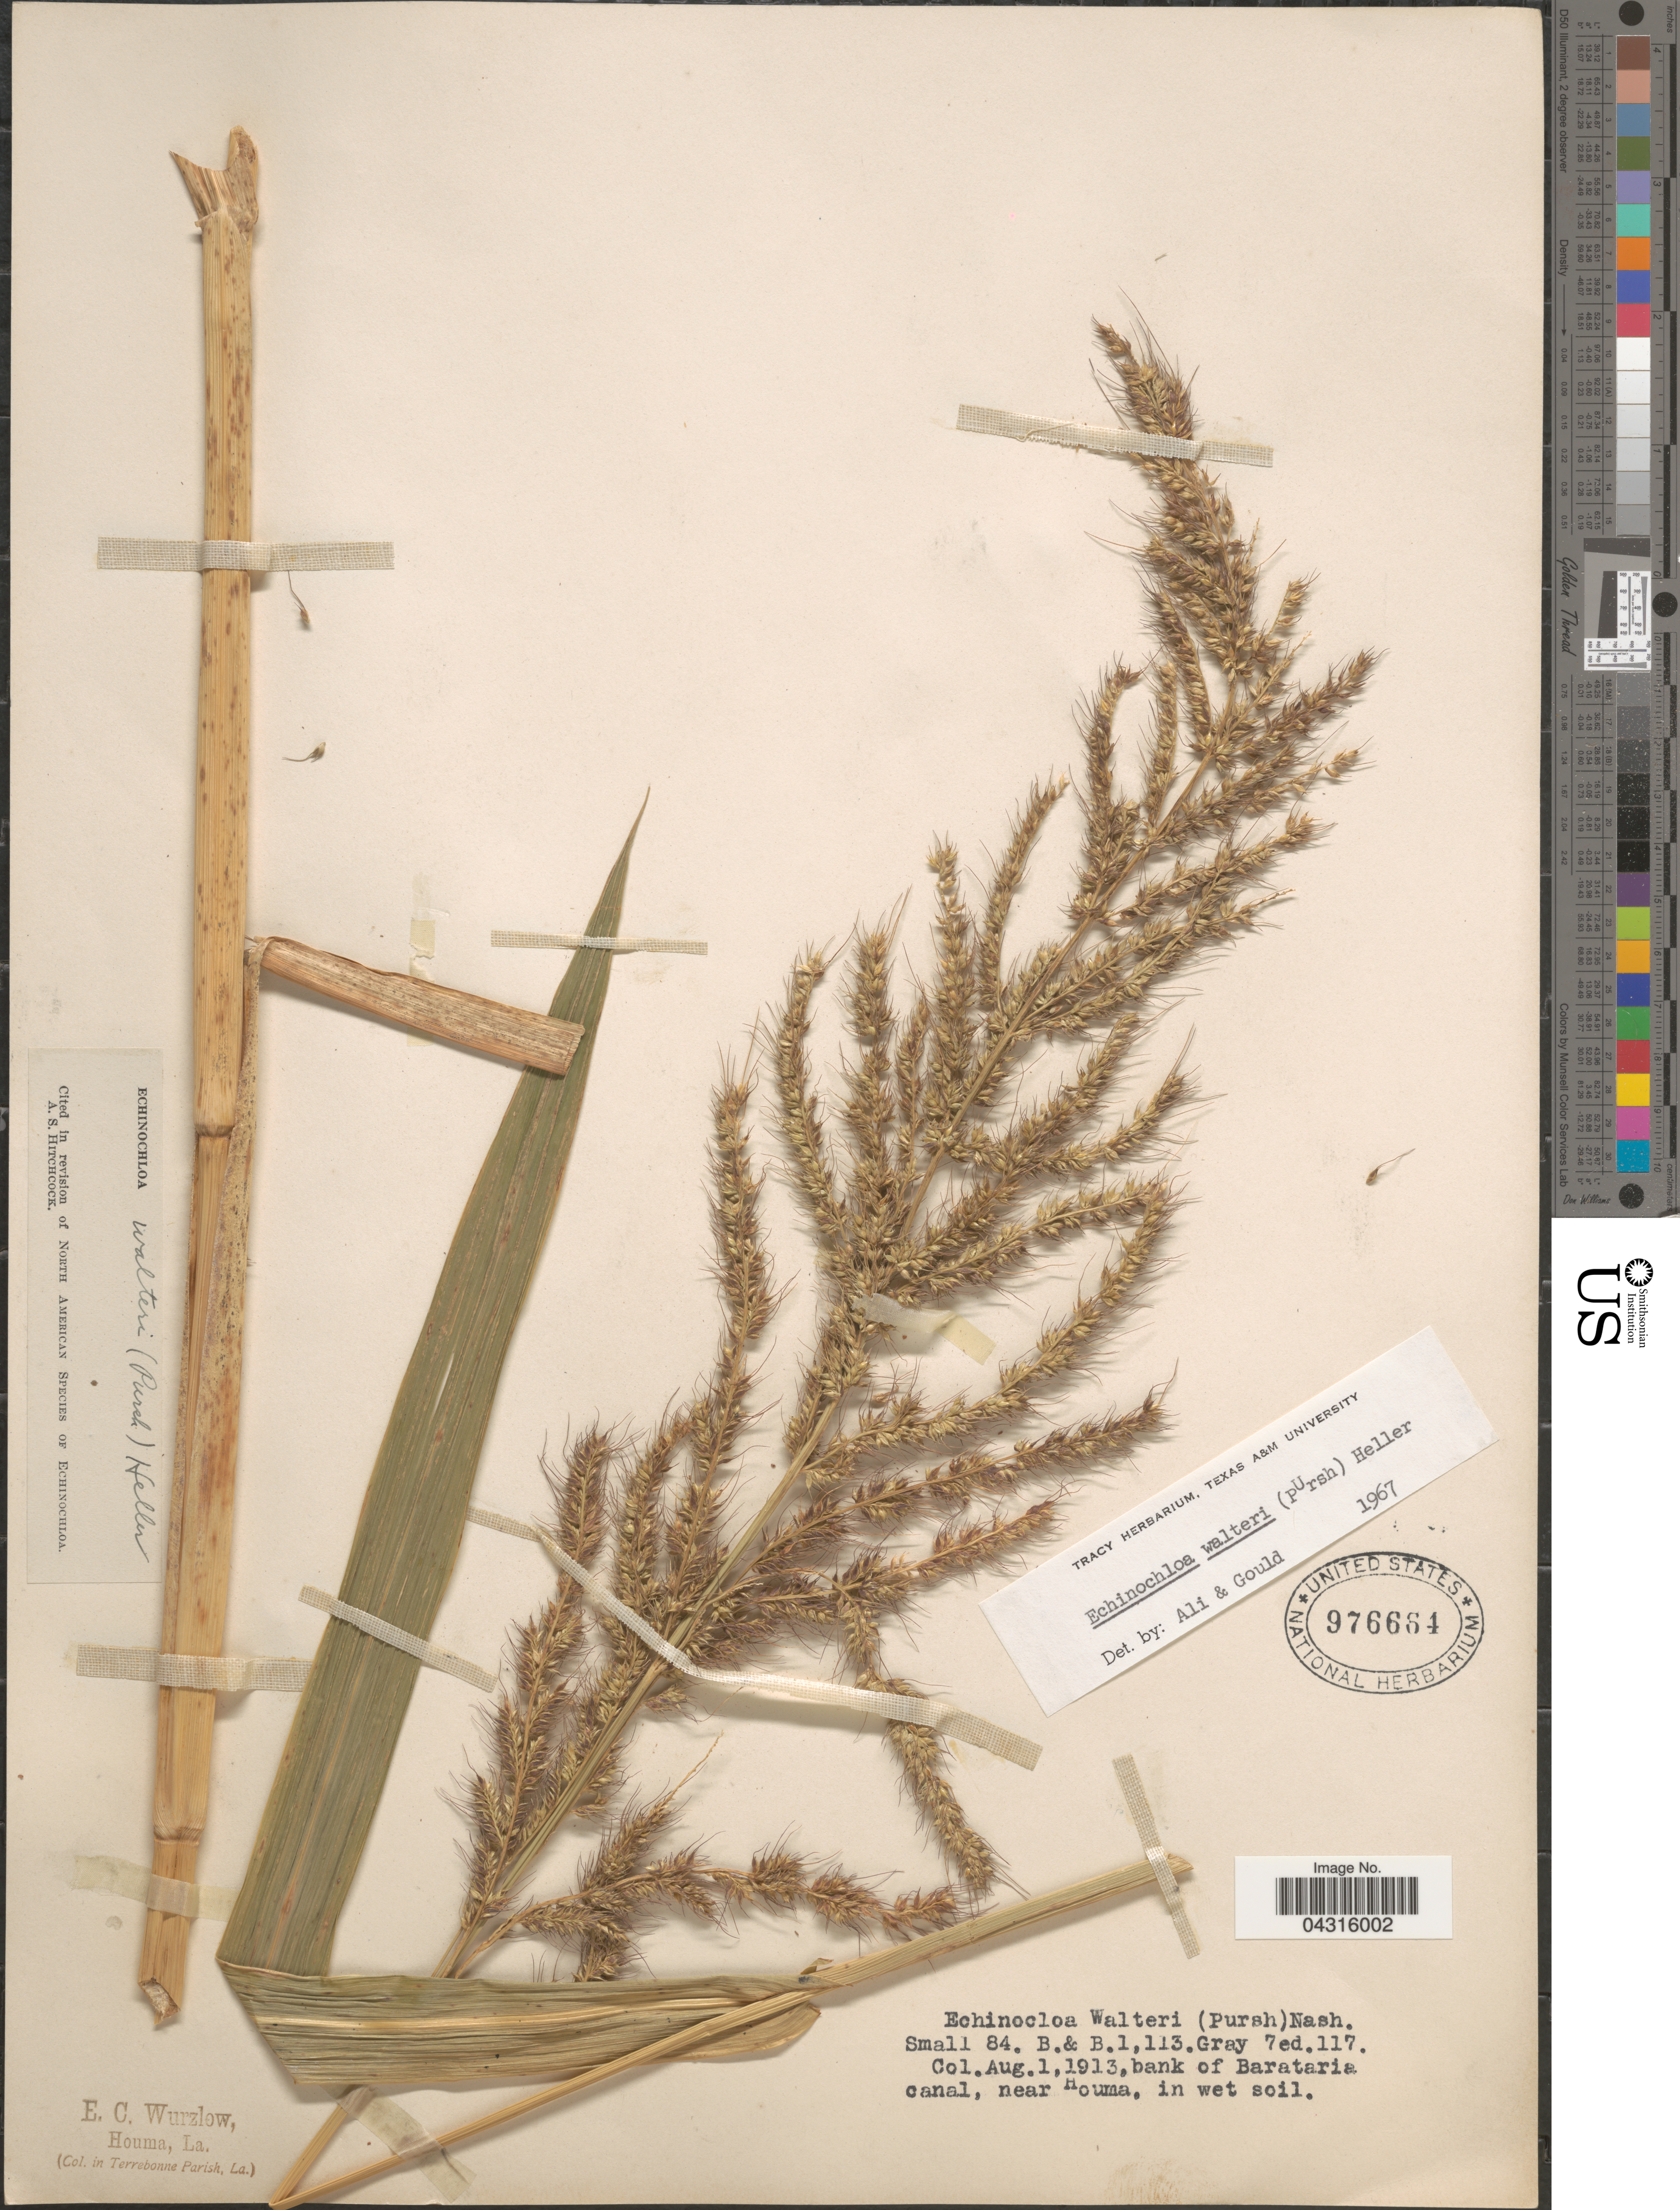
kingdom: Plantae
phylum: Tracheophyta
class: Liliopsida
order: Poales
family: Poaceae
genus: Echinochloa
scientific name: Echinochloa walteri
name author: (Pursh) A. Heller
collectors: E. Wurzlow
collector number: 84?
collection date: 1913-08-01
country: United States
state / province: Louisiana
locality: Houma. In Terrebonne Parish. Bank of Barataria canal, near Houma.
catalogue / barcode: US 976664